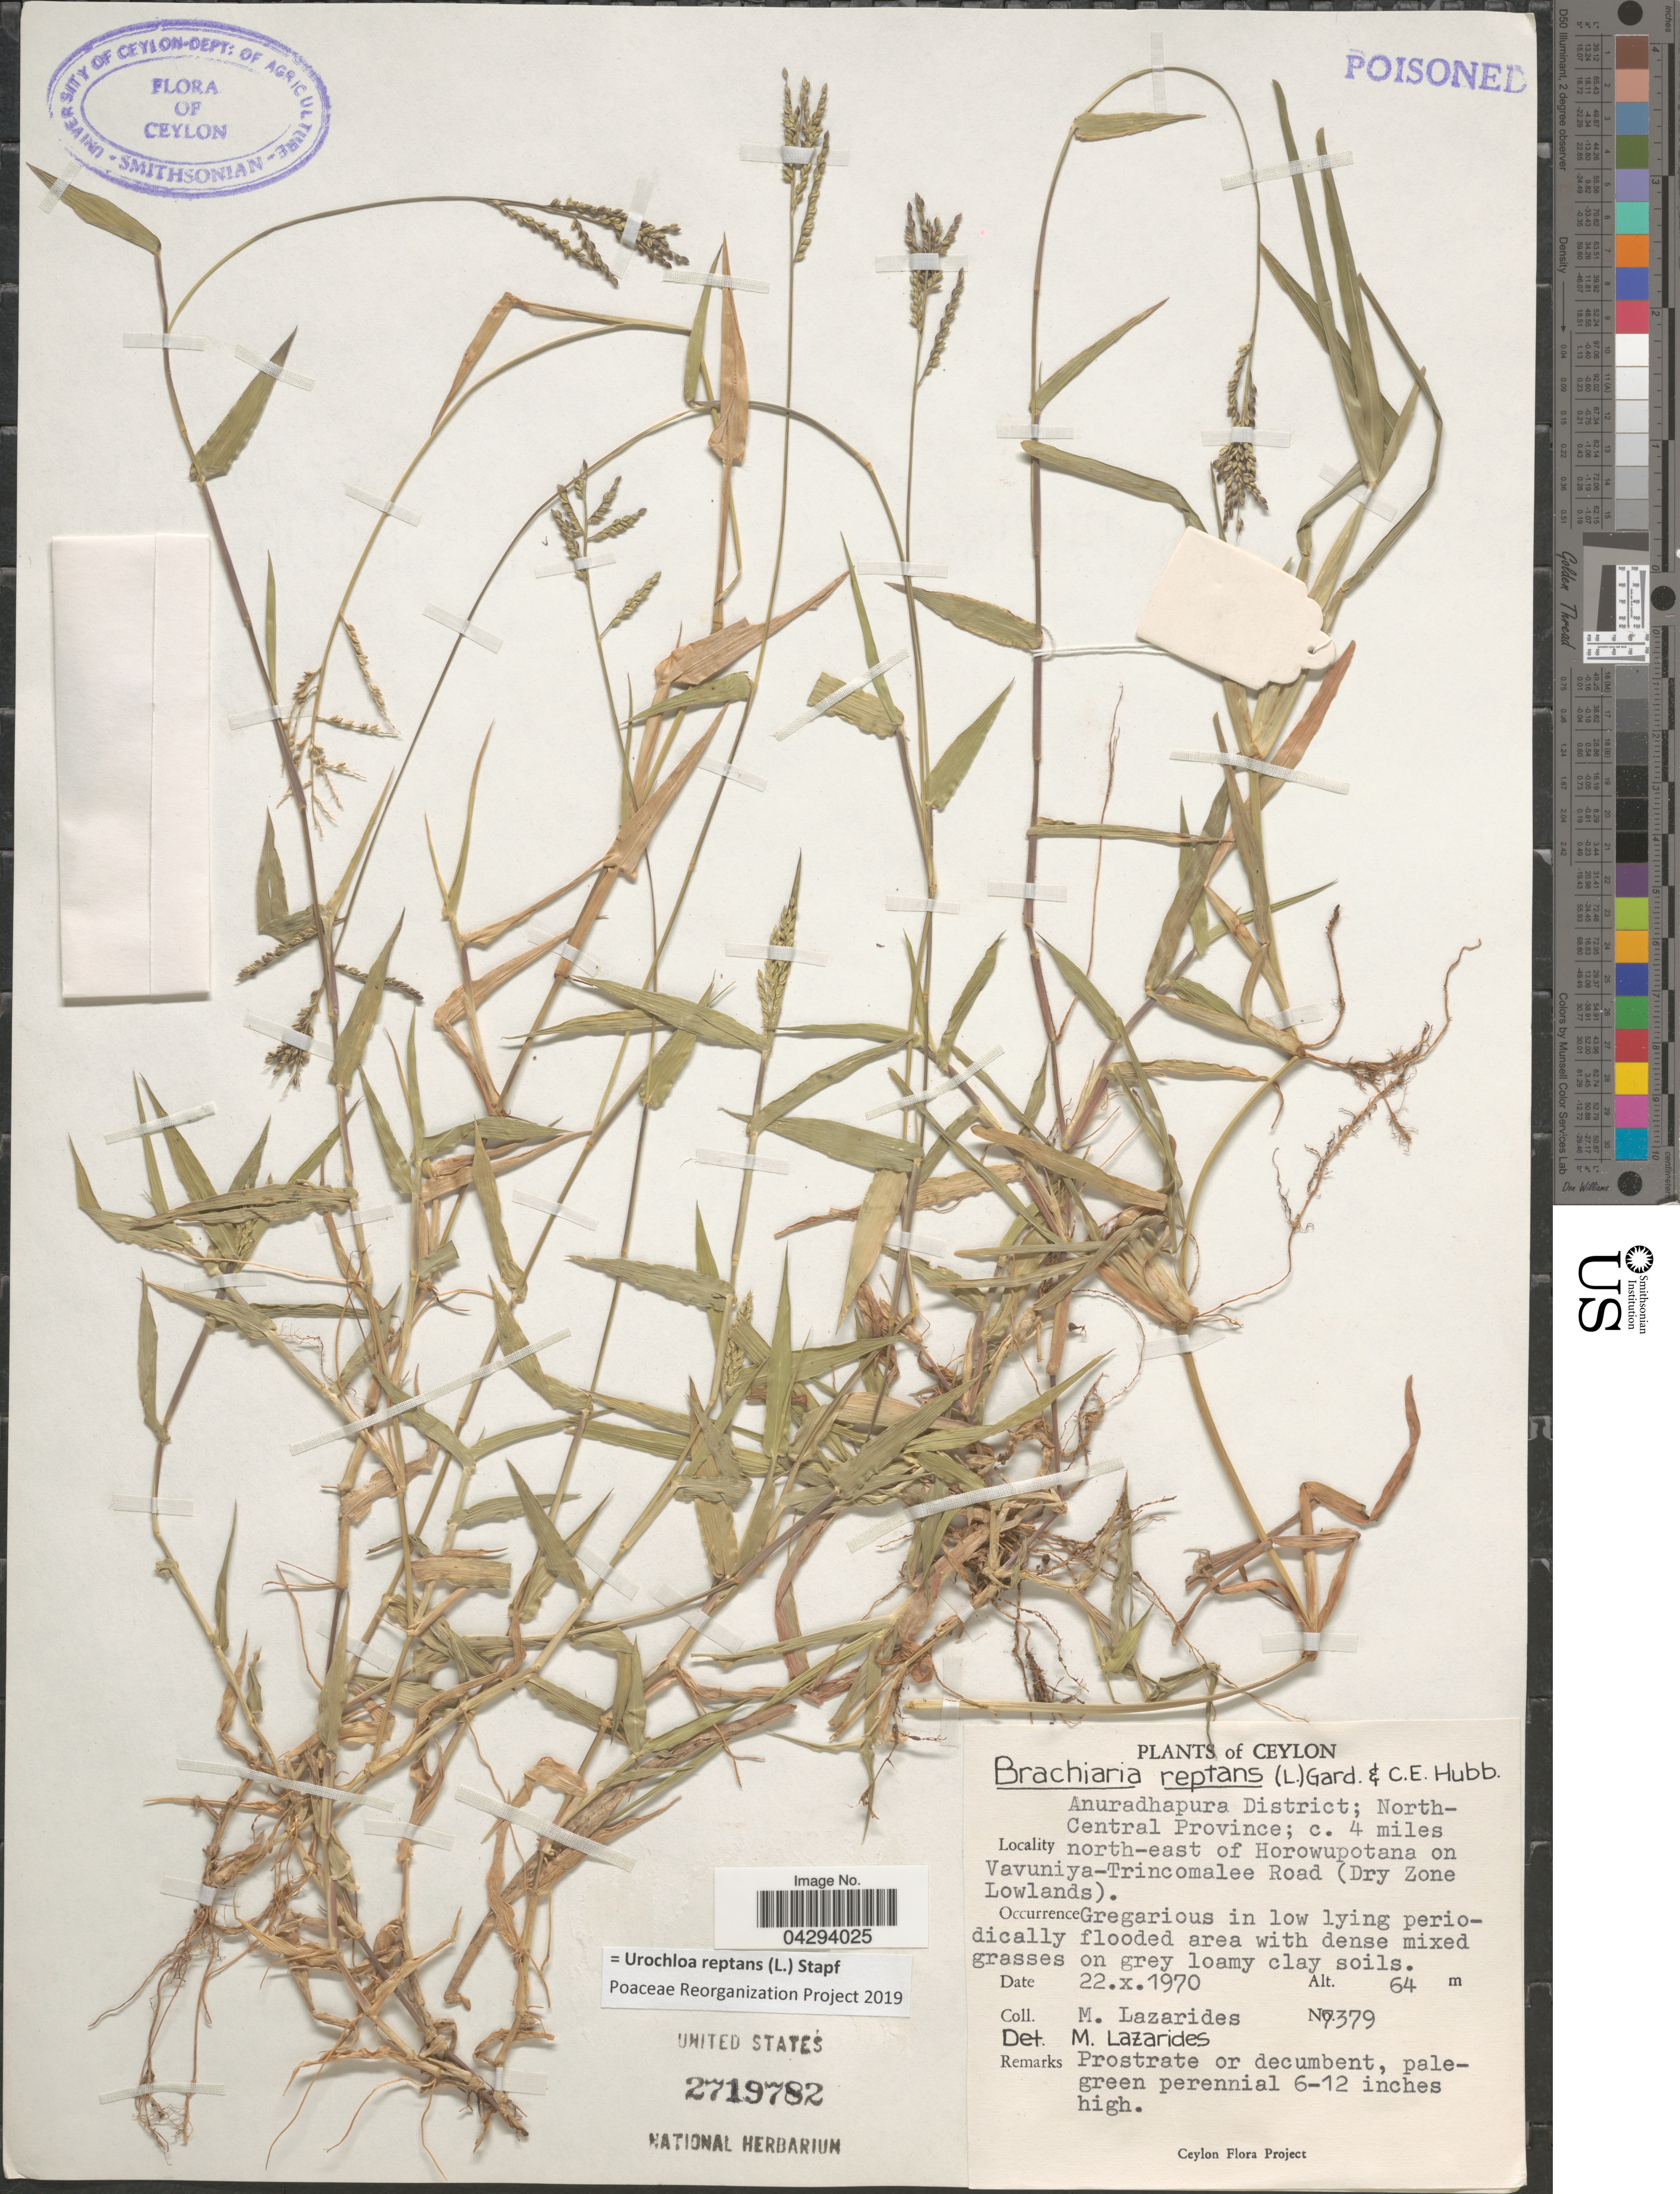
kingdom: Plantae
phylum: Tracheophyta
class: Liliopsida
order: Poales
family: Poaceae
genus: Urochloa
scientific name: Urochloa reptans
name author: (L.) Stapf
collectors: M. Lazarides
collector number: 7379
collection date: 1970-10-22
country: Sri Lanka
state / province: North Central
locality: Ceylon. Anuradhapura District; c. 4 miles north-east of Horowupotana on Vavuniya-Trincomalee Road (Dry Zone Lowlands).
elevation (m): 64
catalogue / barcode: US 2719782